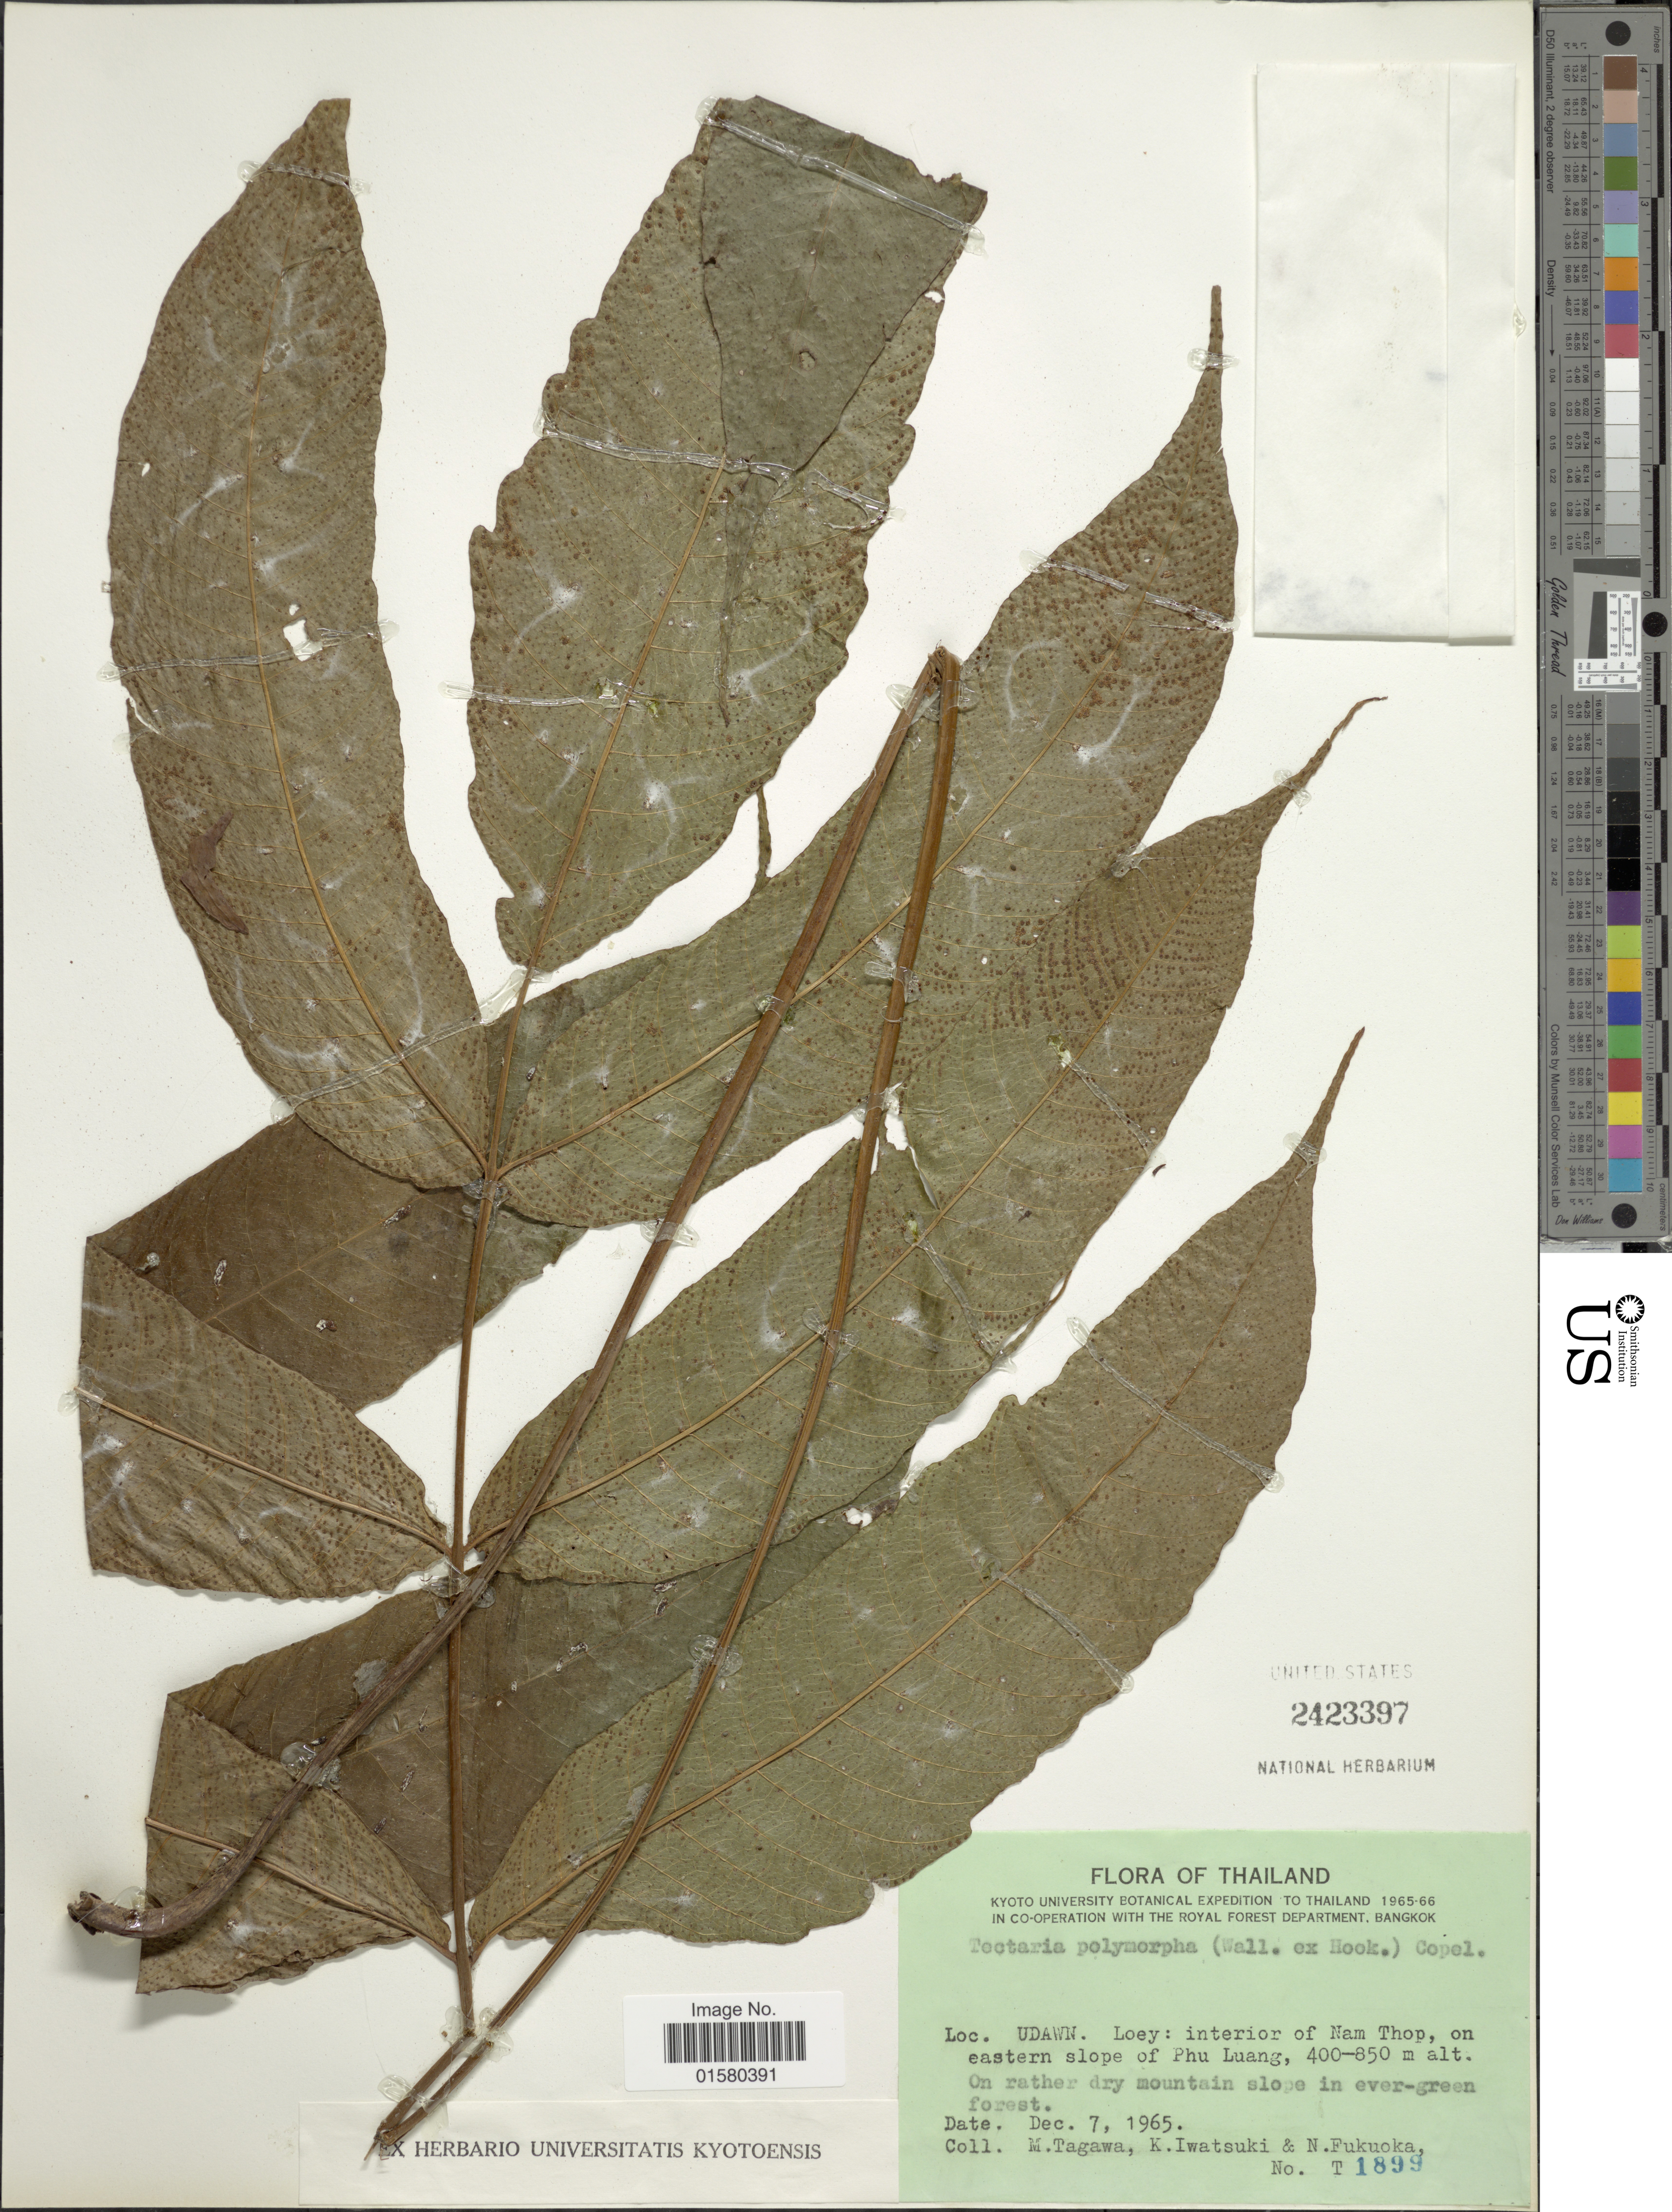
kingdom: Plantae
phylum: Tracheophyta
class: Polypodiopsida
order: Polypodiales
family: Tectariaceae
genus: Tectaria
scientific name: Tectaria polymorpha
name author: (Wall. ex Hook.) Copel.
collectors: M. Tagawa, K. Iwatsuki & N. Fukuoka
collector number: T1899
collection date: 1965-12-07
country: Thailand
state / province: Loei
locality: Udawn, Loey: interior of Nam Thop, on eastern Slope of Phu Luang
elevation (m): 400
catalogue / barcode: US 2423397